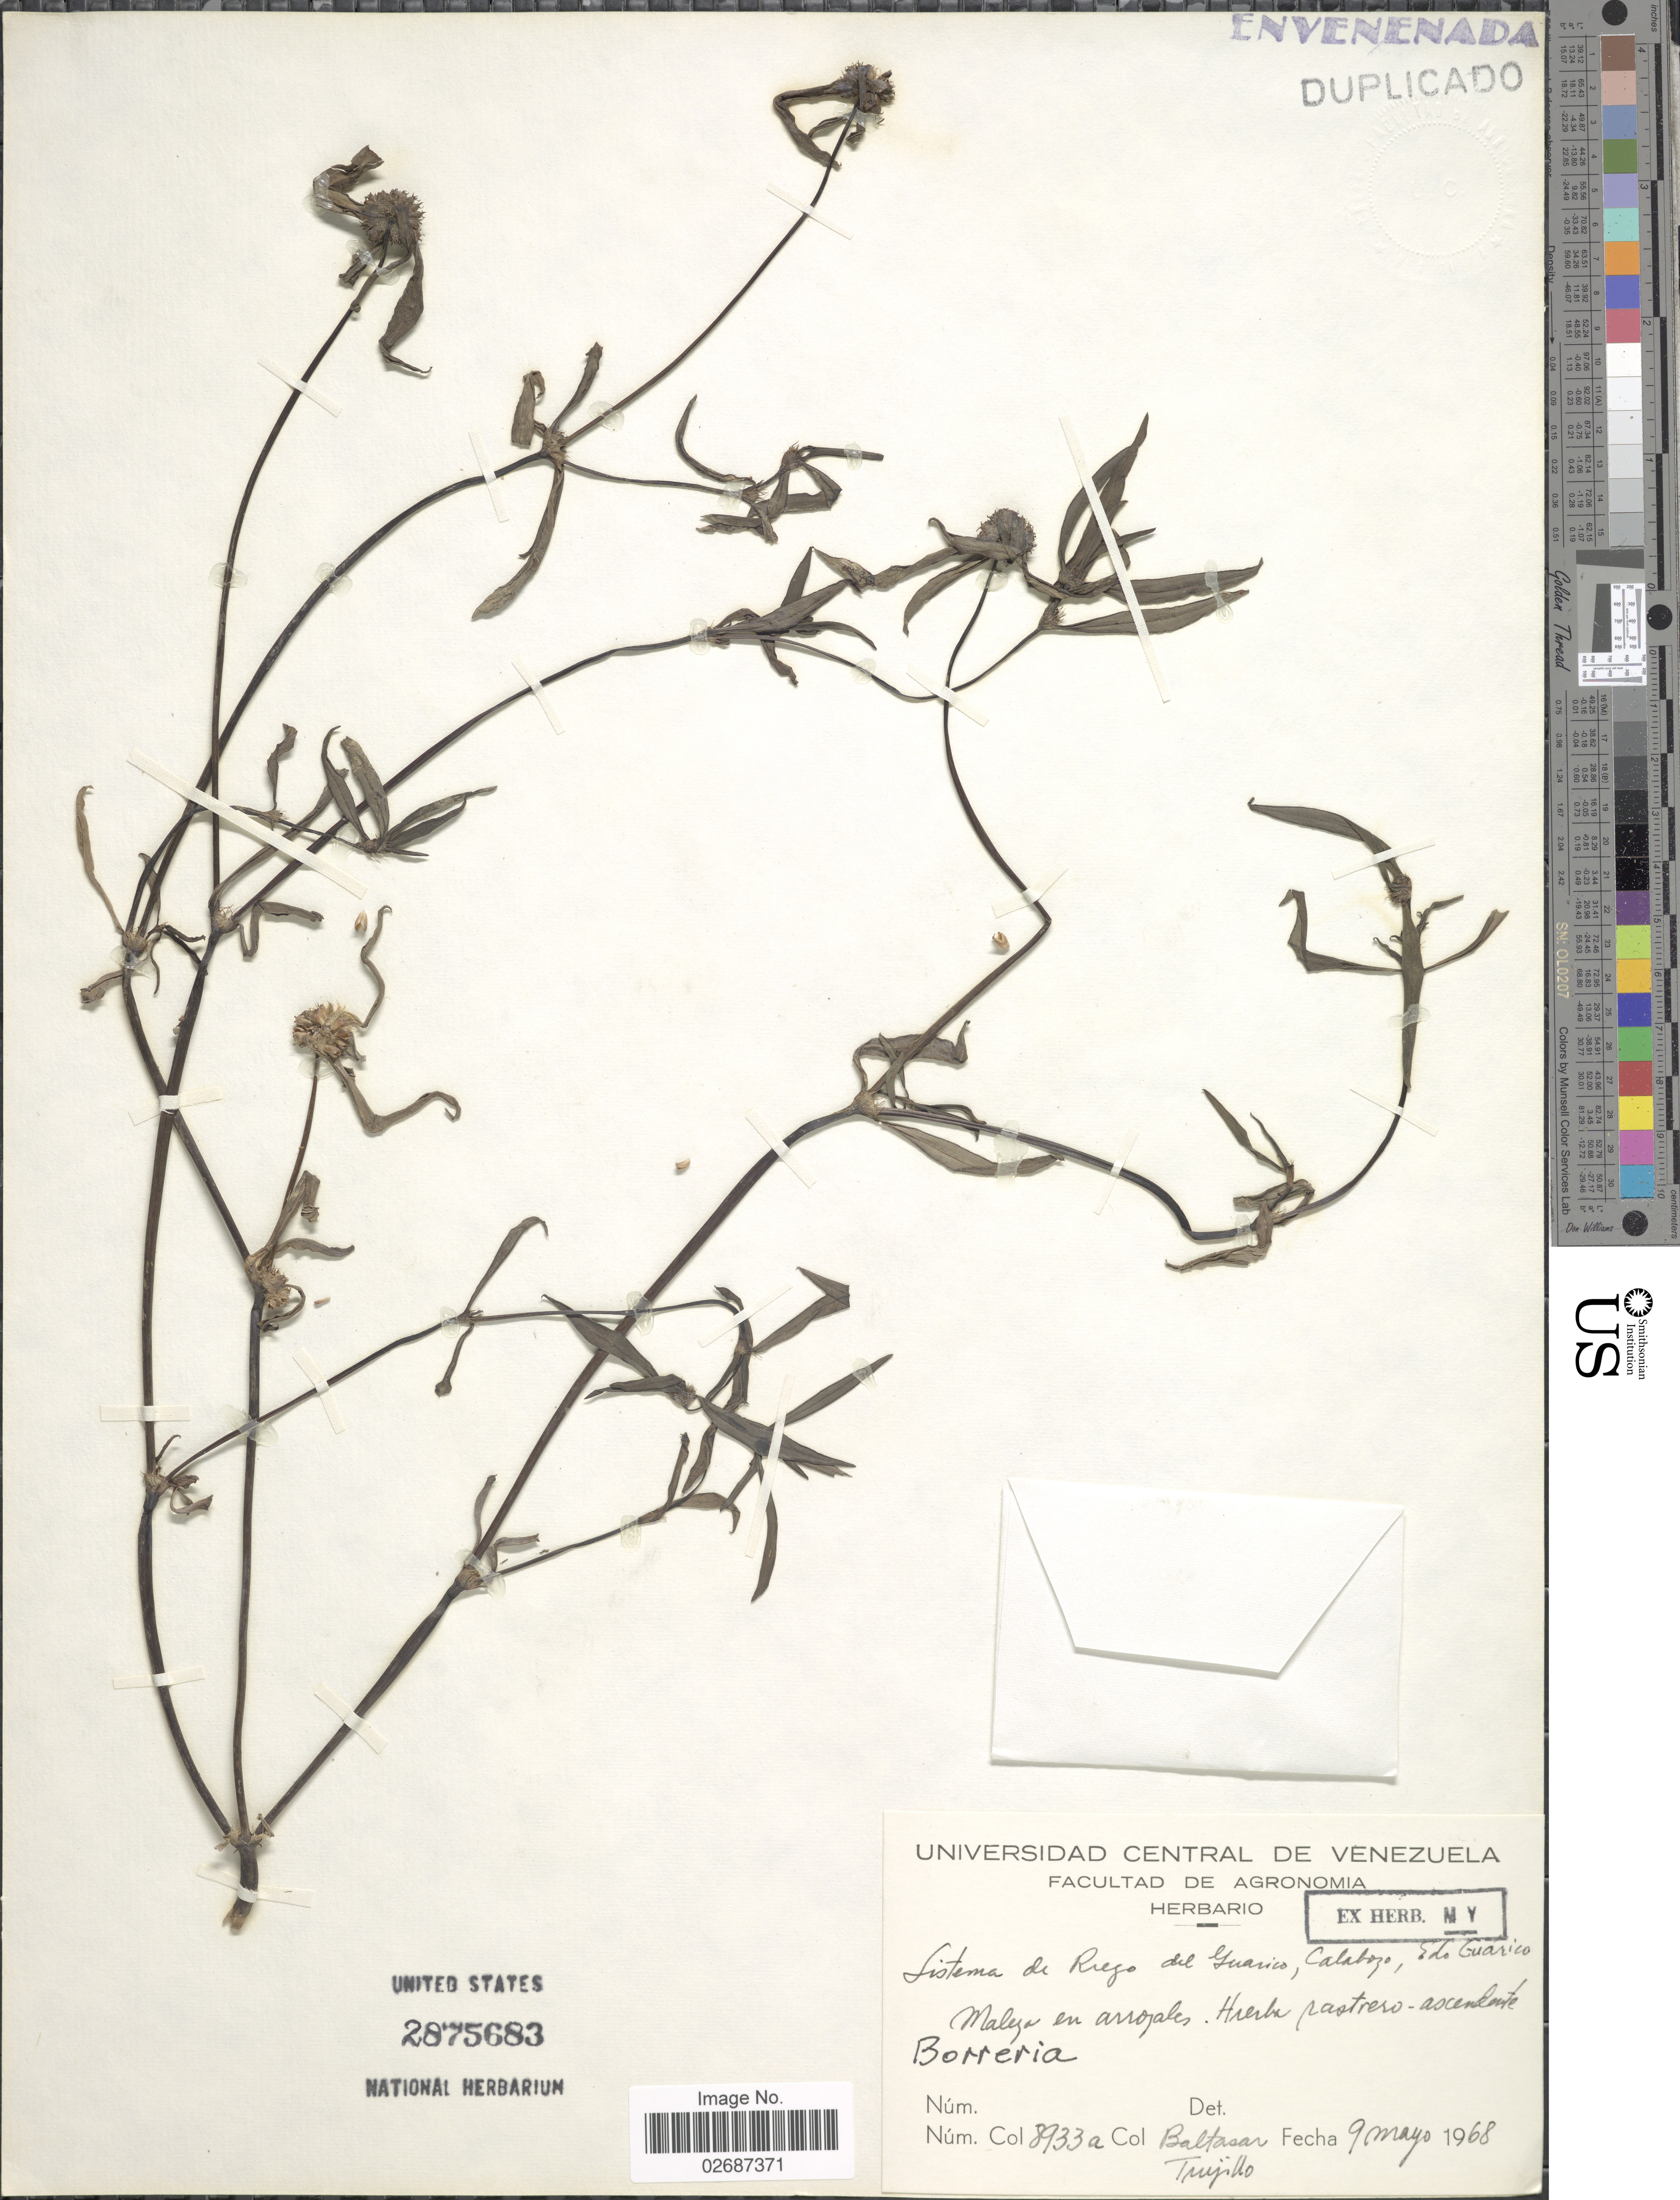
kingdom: Plantae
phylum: Tracheophyta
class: Magnoliopsida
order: Gentianales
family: Rubiaceae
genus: Borreria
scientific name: Borreria sp.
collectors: -. Baltasar & -. Trujillo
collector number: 8933a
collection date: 1968-05-09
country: Venezuela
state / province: Guárico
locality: Sistema de Riego del Guarico, Calabozo, Maleza en arropales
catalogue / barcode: US 2875683